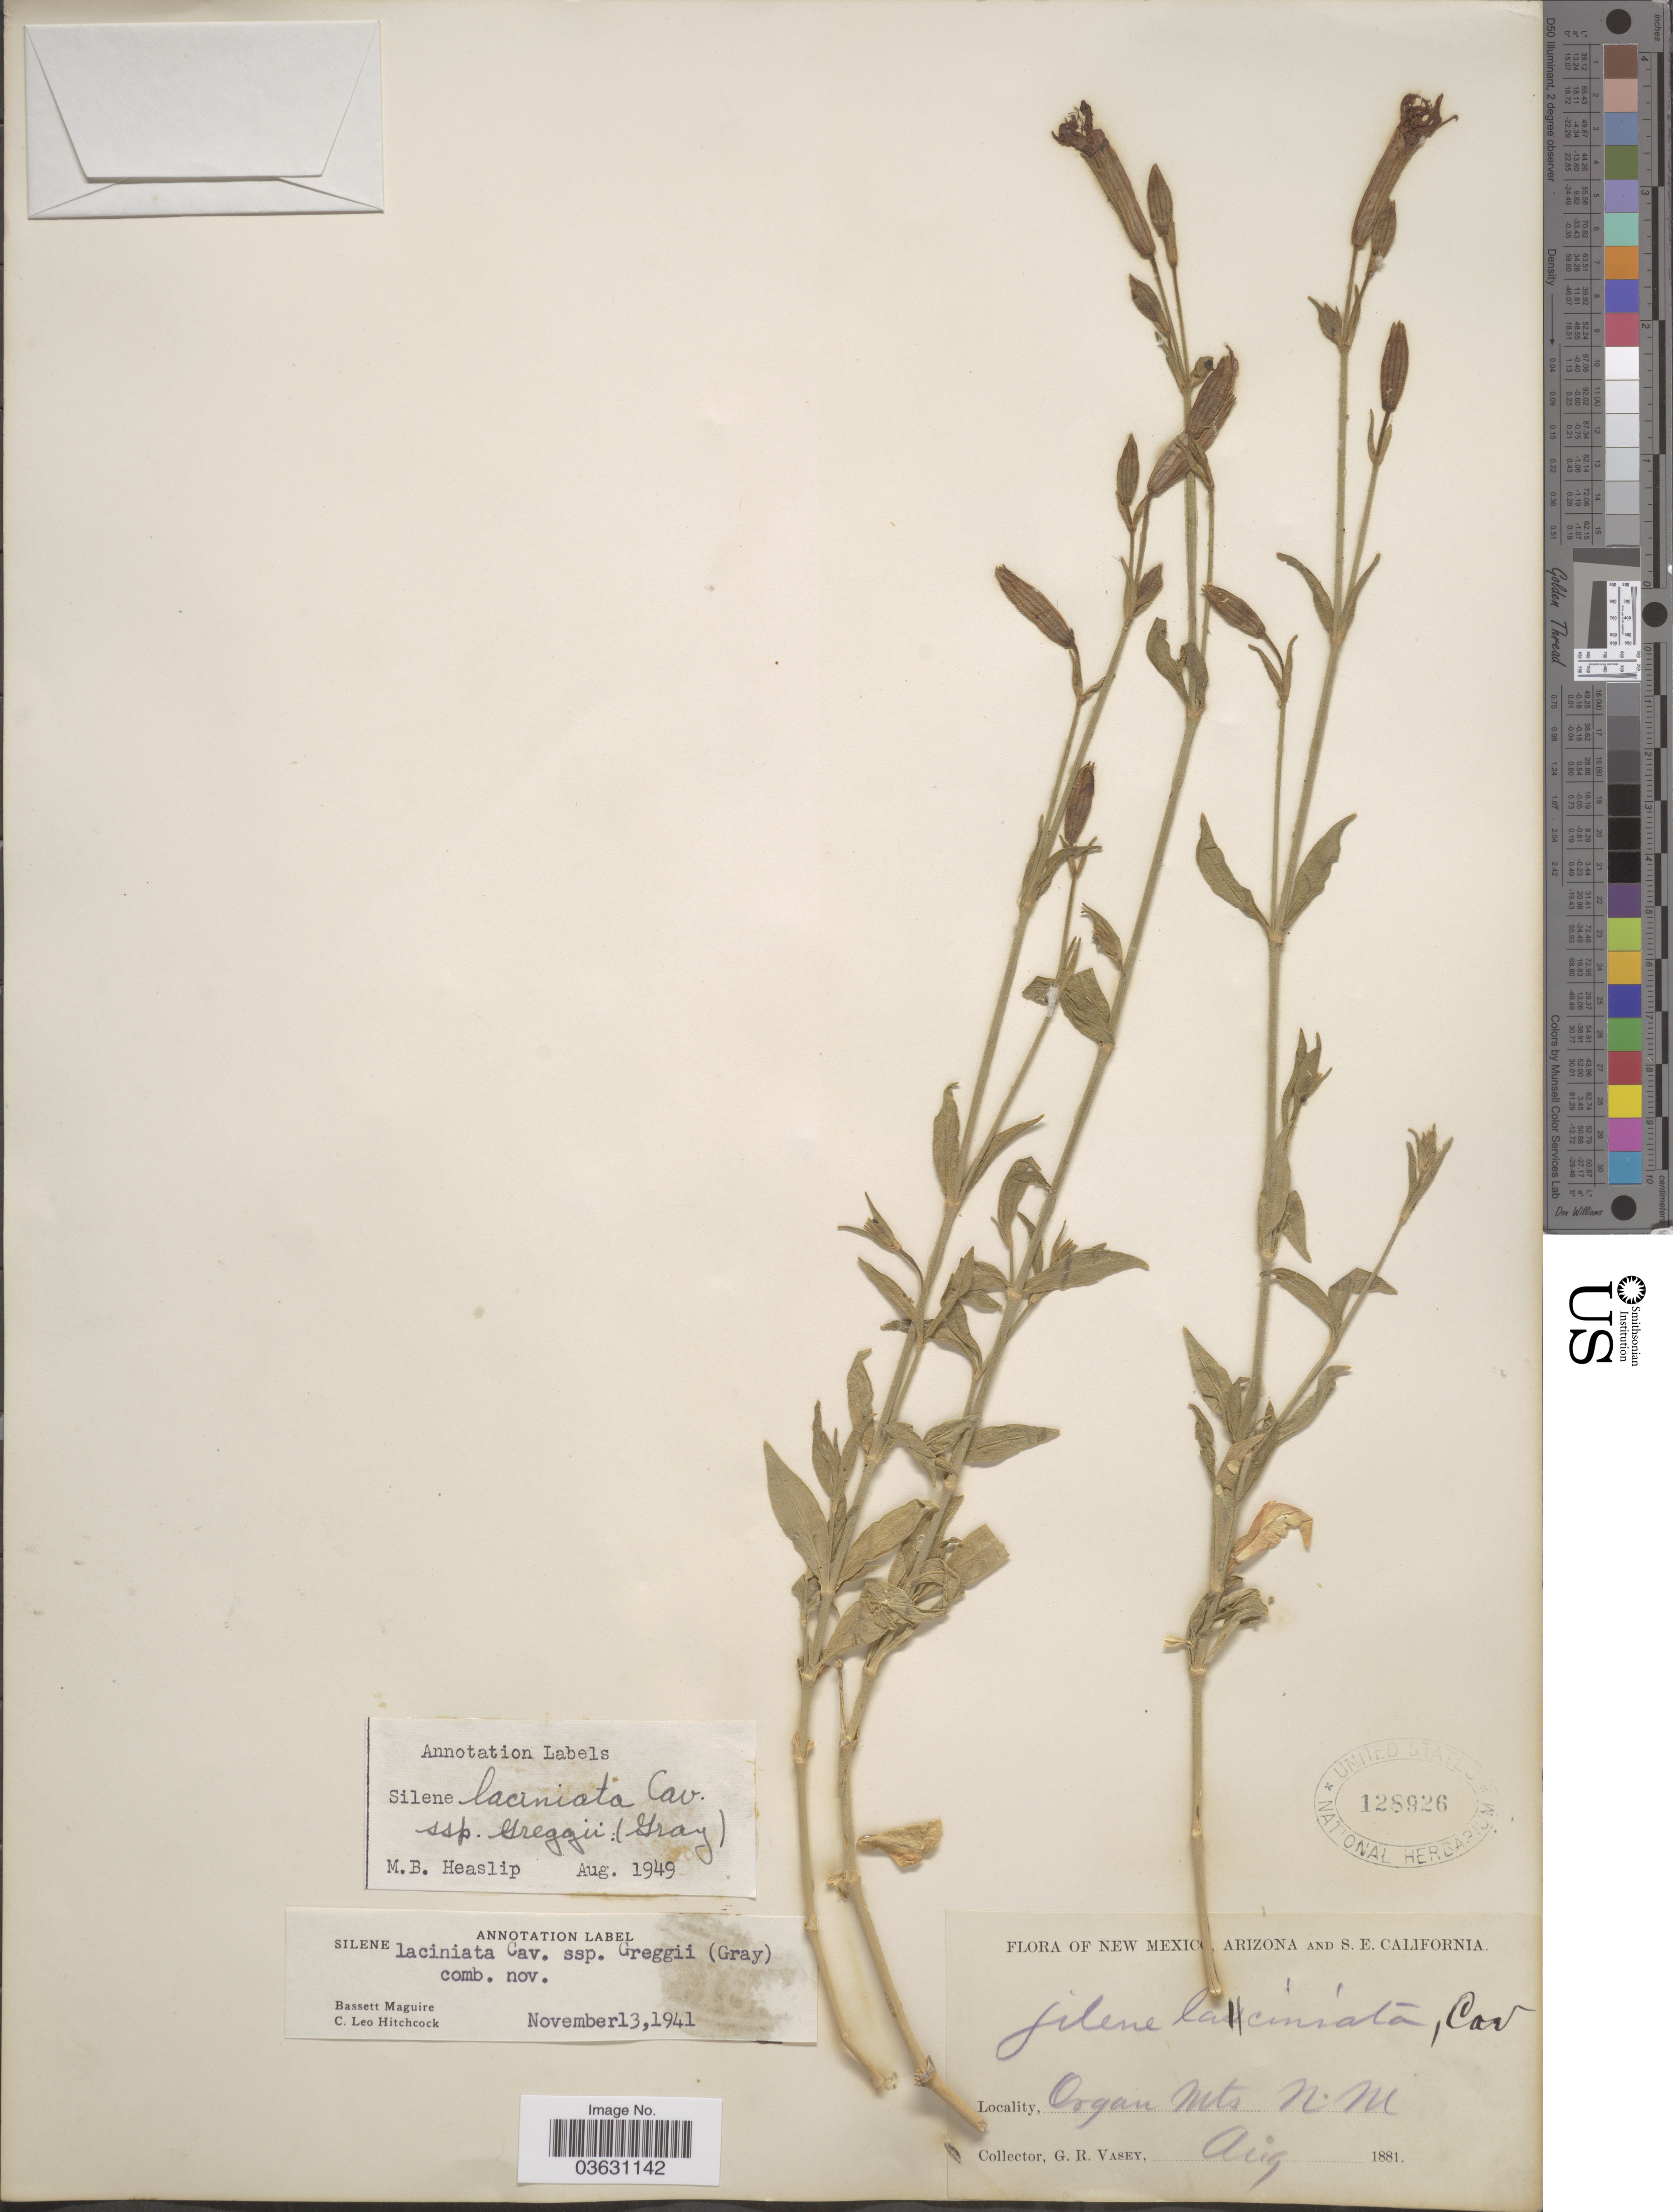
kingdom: Plantae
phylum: Tracheophyta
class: Magnoliopsida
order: Caryophyllales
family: Caryophyllaceae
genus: Silene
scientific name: Silene laciniata subsp. greggii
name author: (A. Gray) C.L. Hitchc. & Maguire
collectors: G. R. Vasey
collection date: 1881-08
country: United States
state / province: New Mexico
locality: Organ Mts.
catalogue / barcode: US 128926